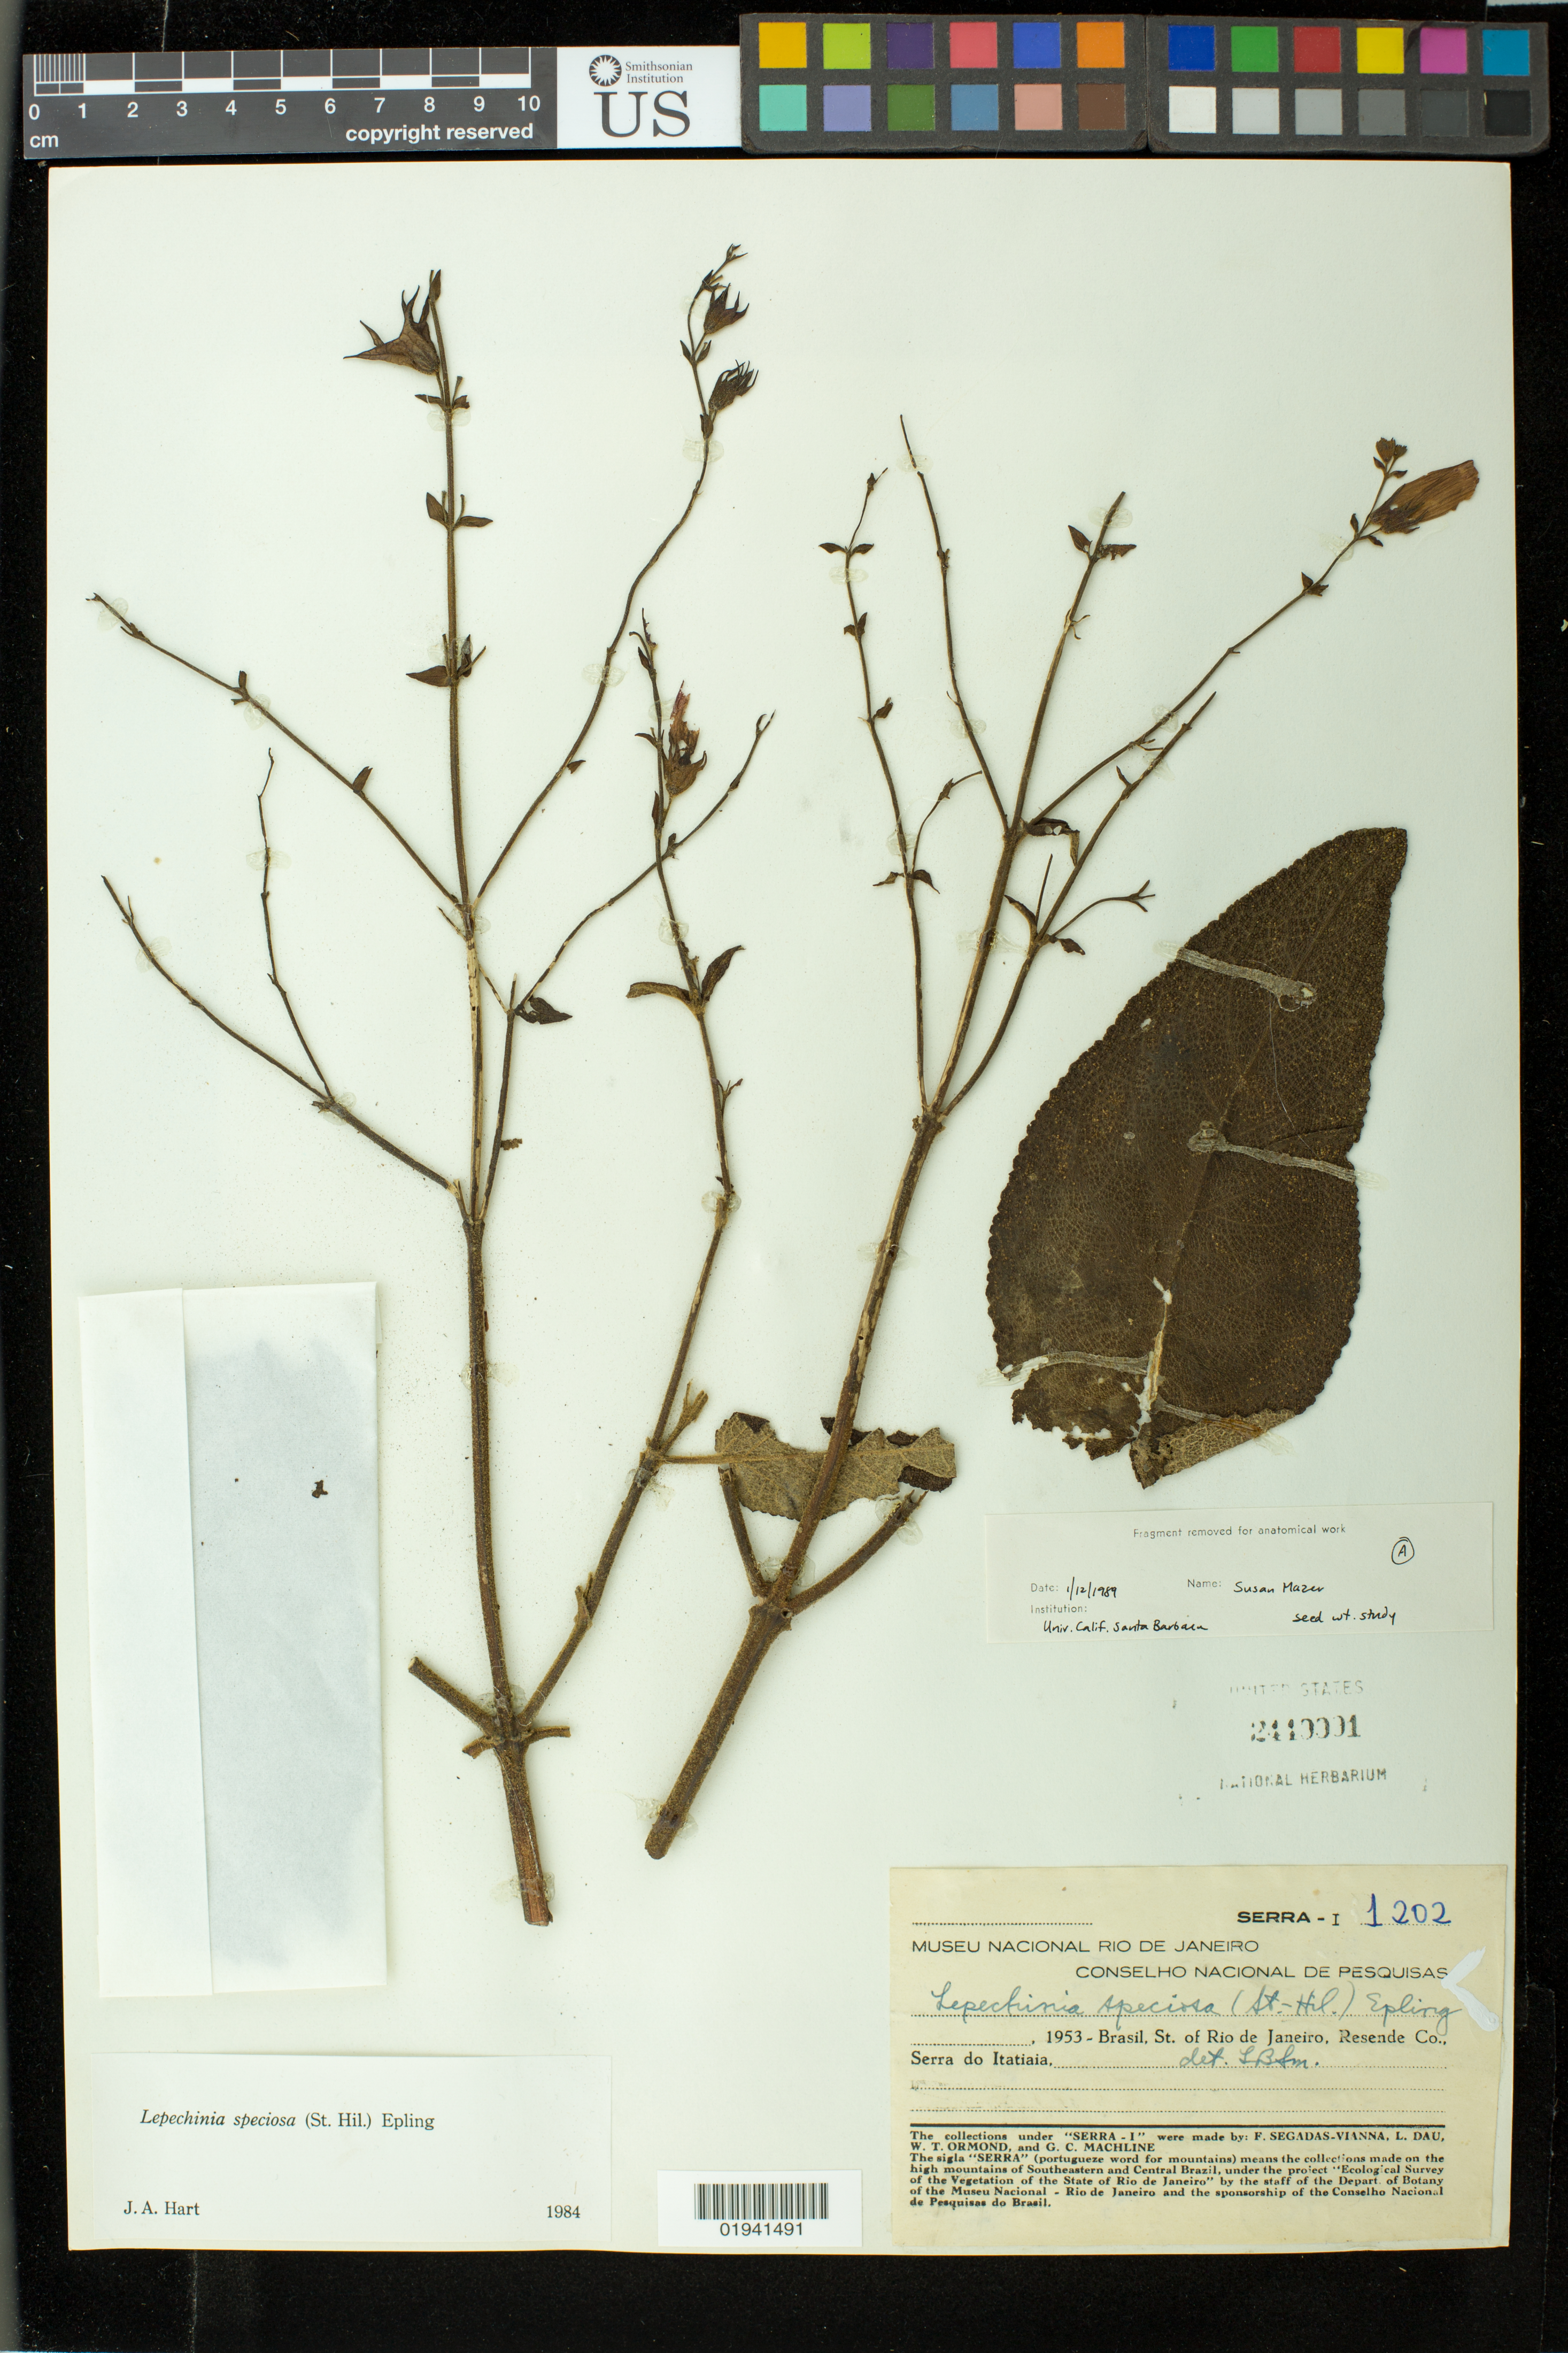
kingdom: Plantae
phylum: Tracheophyta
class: Magnoliopsida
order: Lamiales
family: Lamiaceae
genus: Lepechinia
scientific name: Lepechinia speciosa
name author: (A. St.-Hil. & Benth.) Epling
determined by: Hart, J. A.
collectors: F. Segadas-Vianna, L. Dau, W. T. Ormond & G. Machline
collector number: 1202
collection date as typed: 1953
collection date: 1953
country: Brazil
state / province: Rio de Janeiro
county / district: Resende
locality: Serra do itatiaia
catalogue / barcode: US 2440001